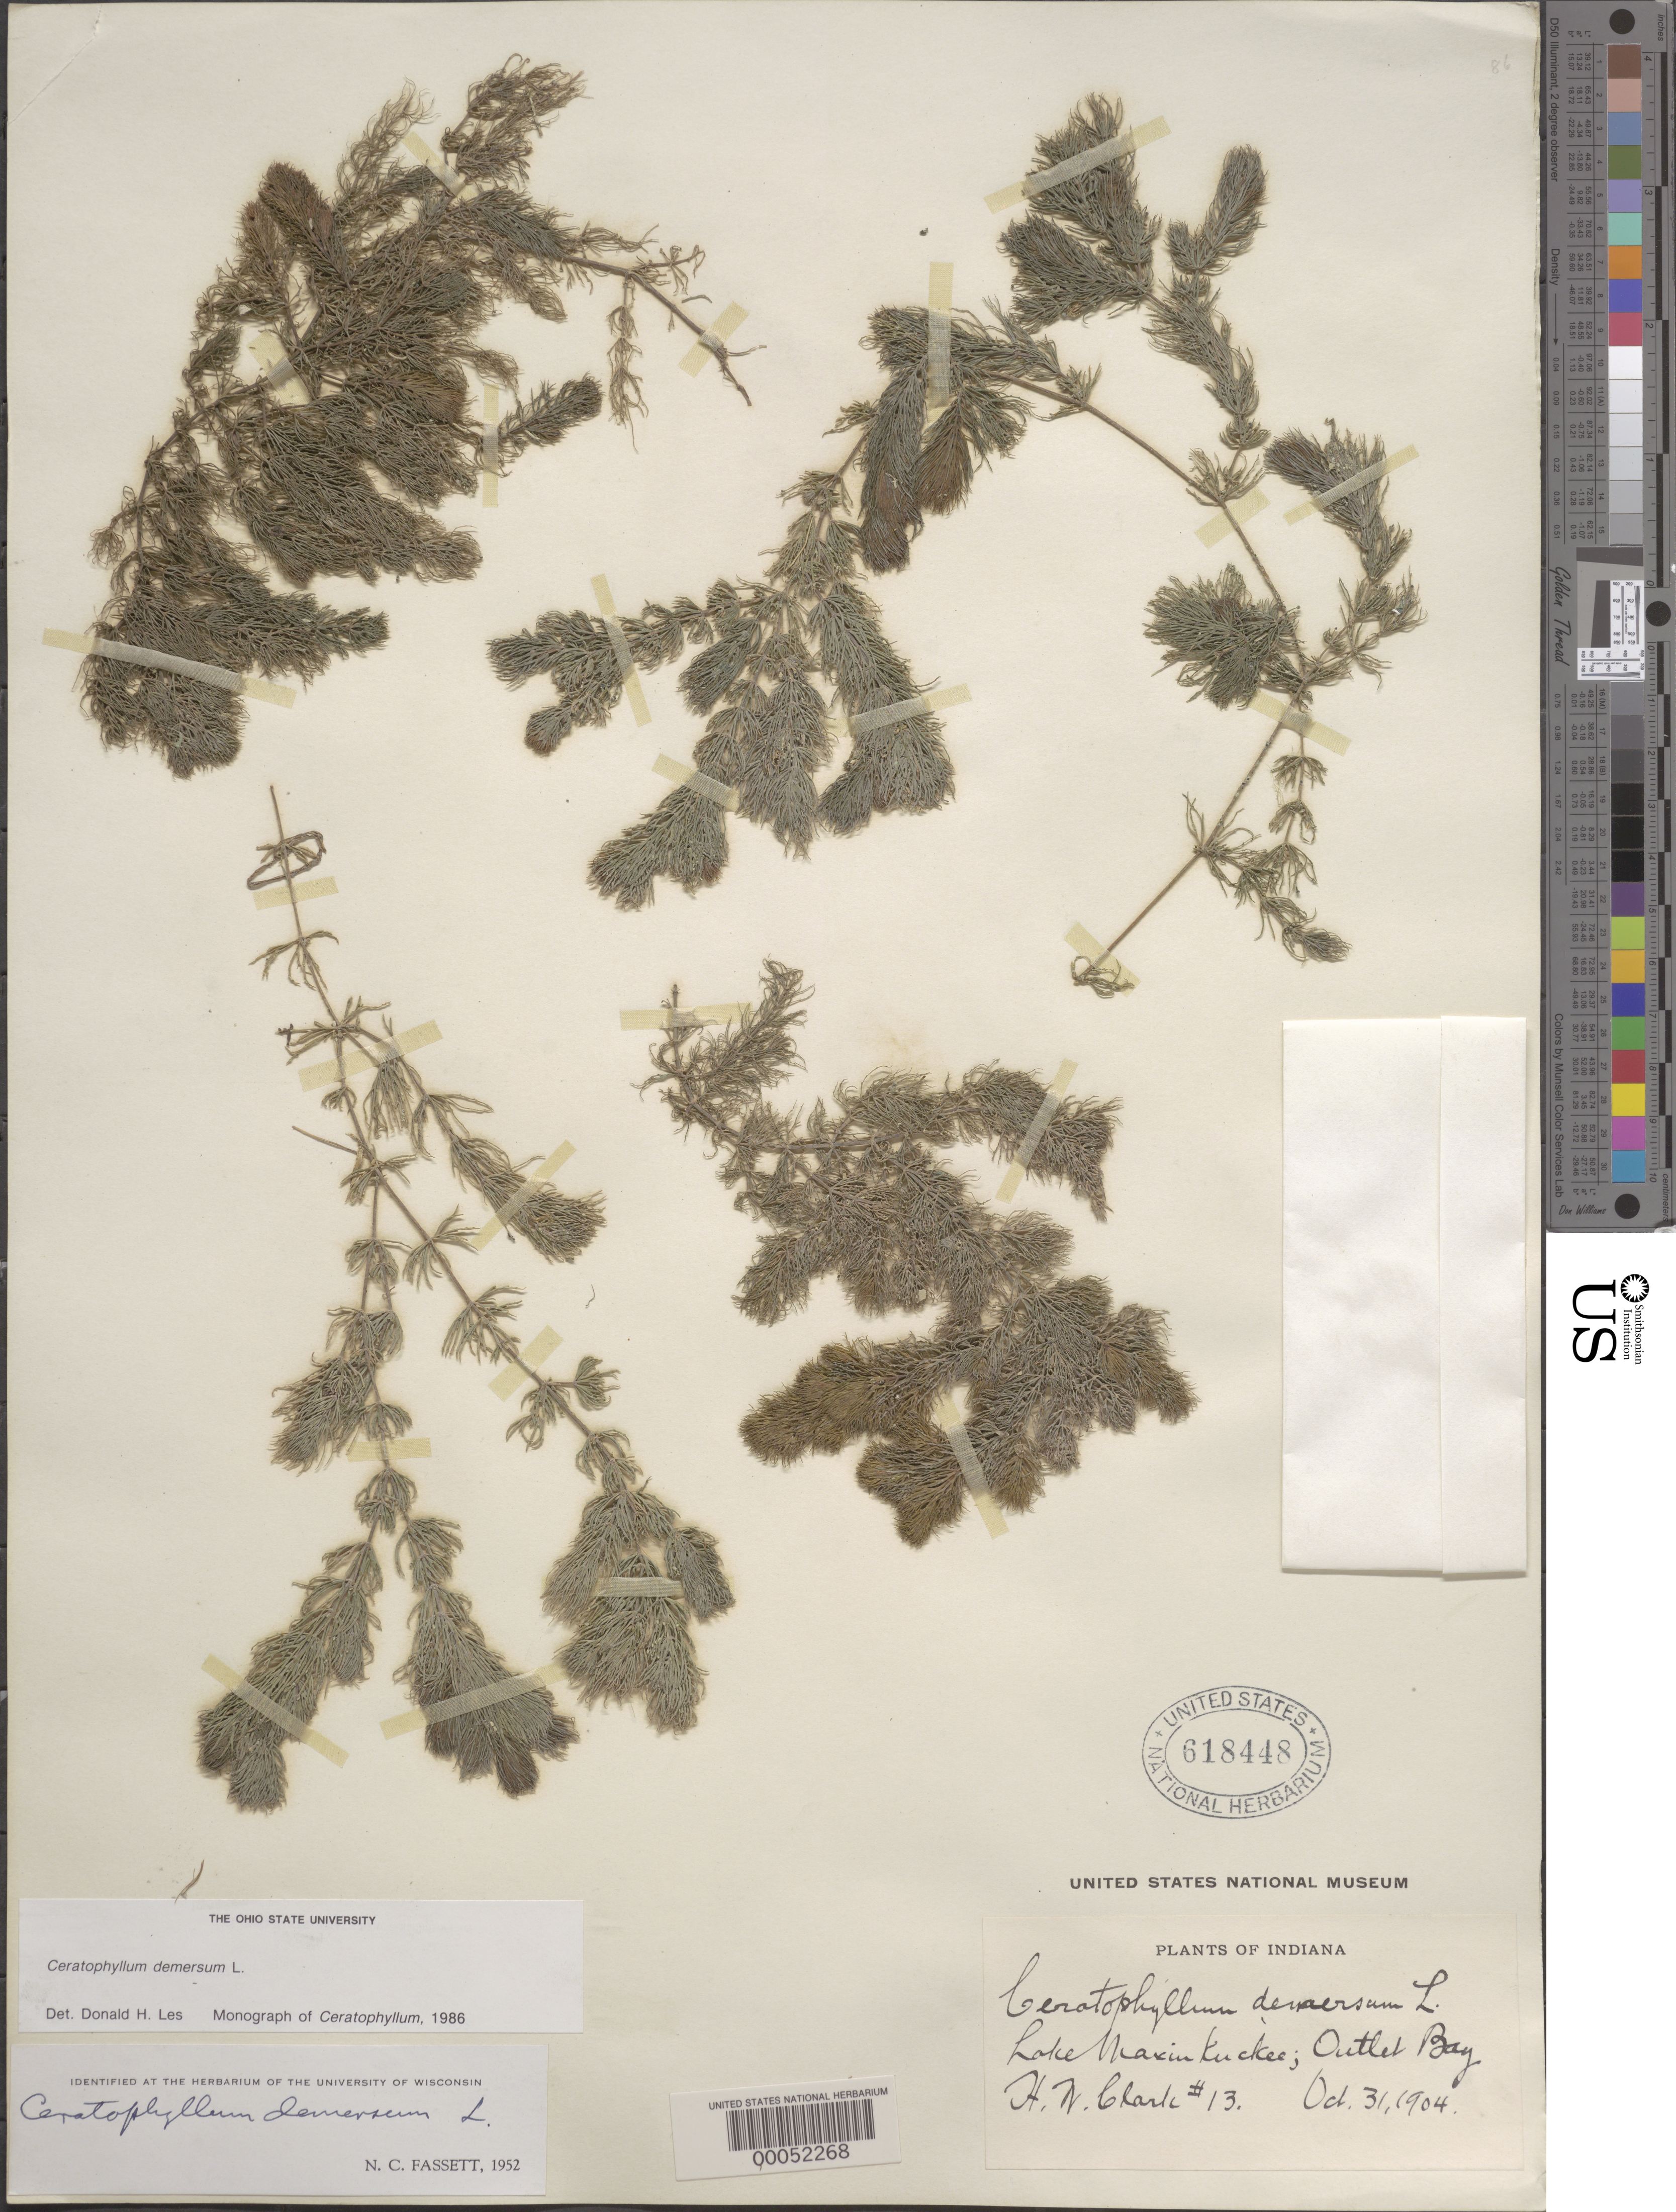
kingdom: Plantae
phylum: Tracheophyta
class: Magnoliopsida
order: Ceratophyllales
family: Ceratophyllaceae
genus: Ceratophyllum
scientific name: Ceratophyllum demersum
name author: L.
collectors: H. W. Clark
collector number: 13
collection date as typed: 31 Oct 1904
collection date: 1904-10-31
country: United States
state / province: Indiana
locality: Lake maxinkuckee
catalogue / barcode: US 618448